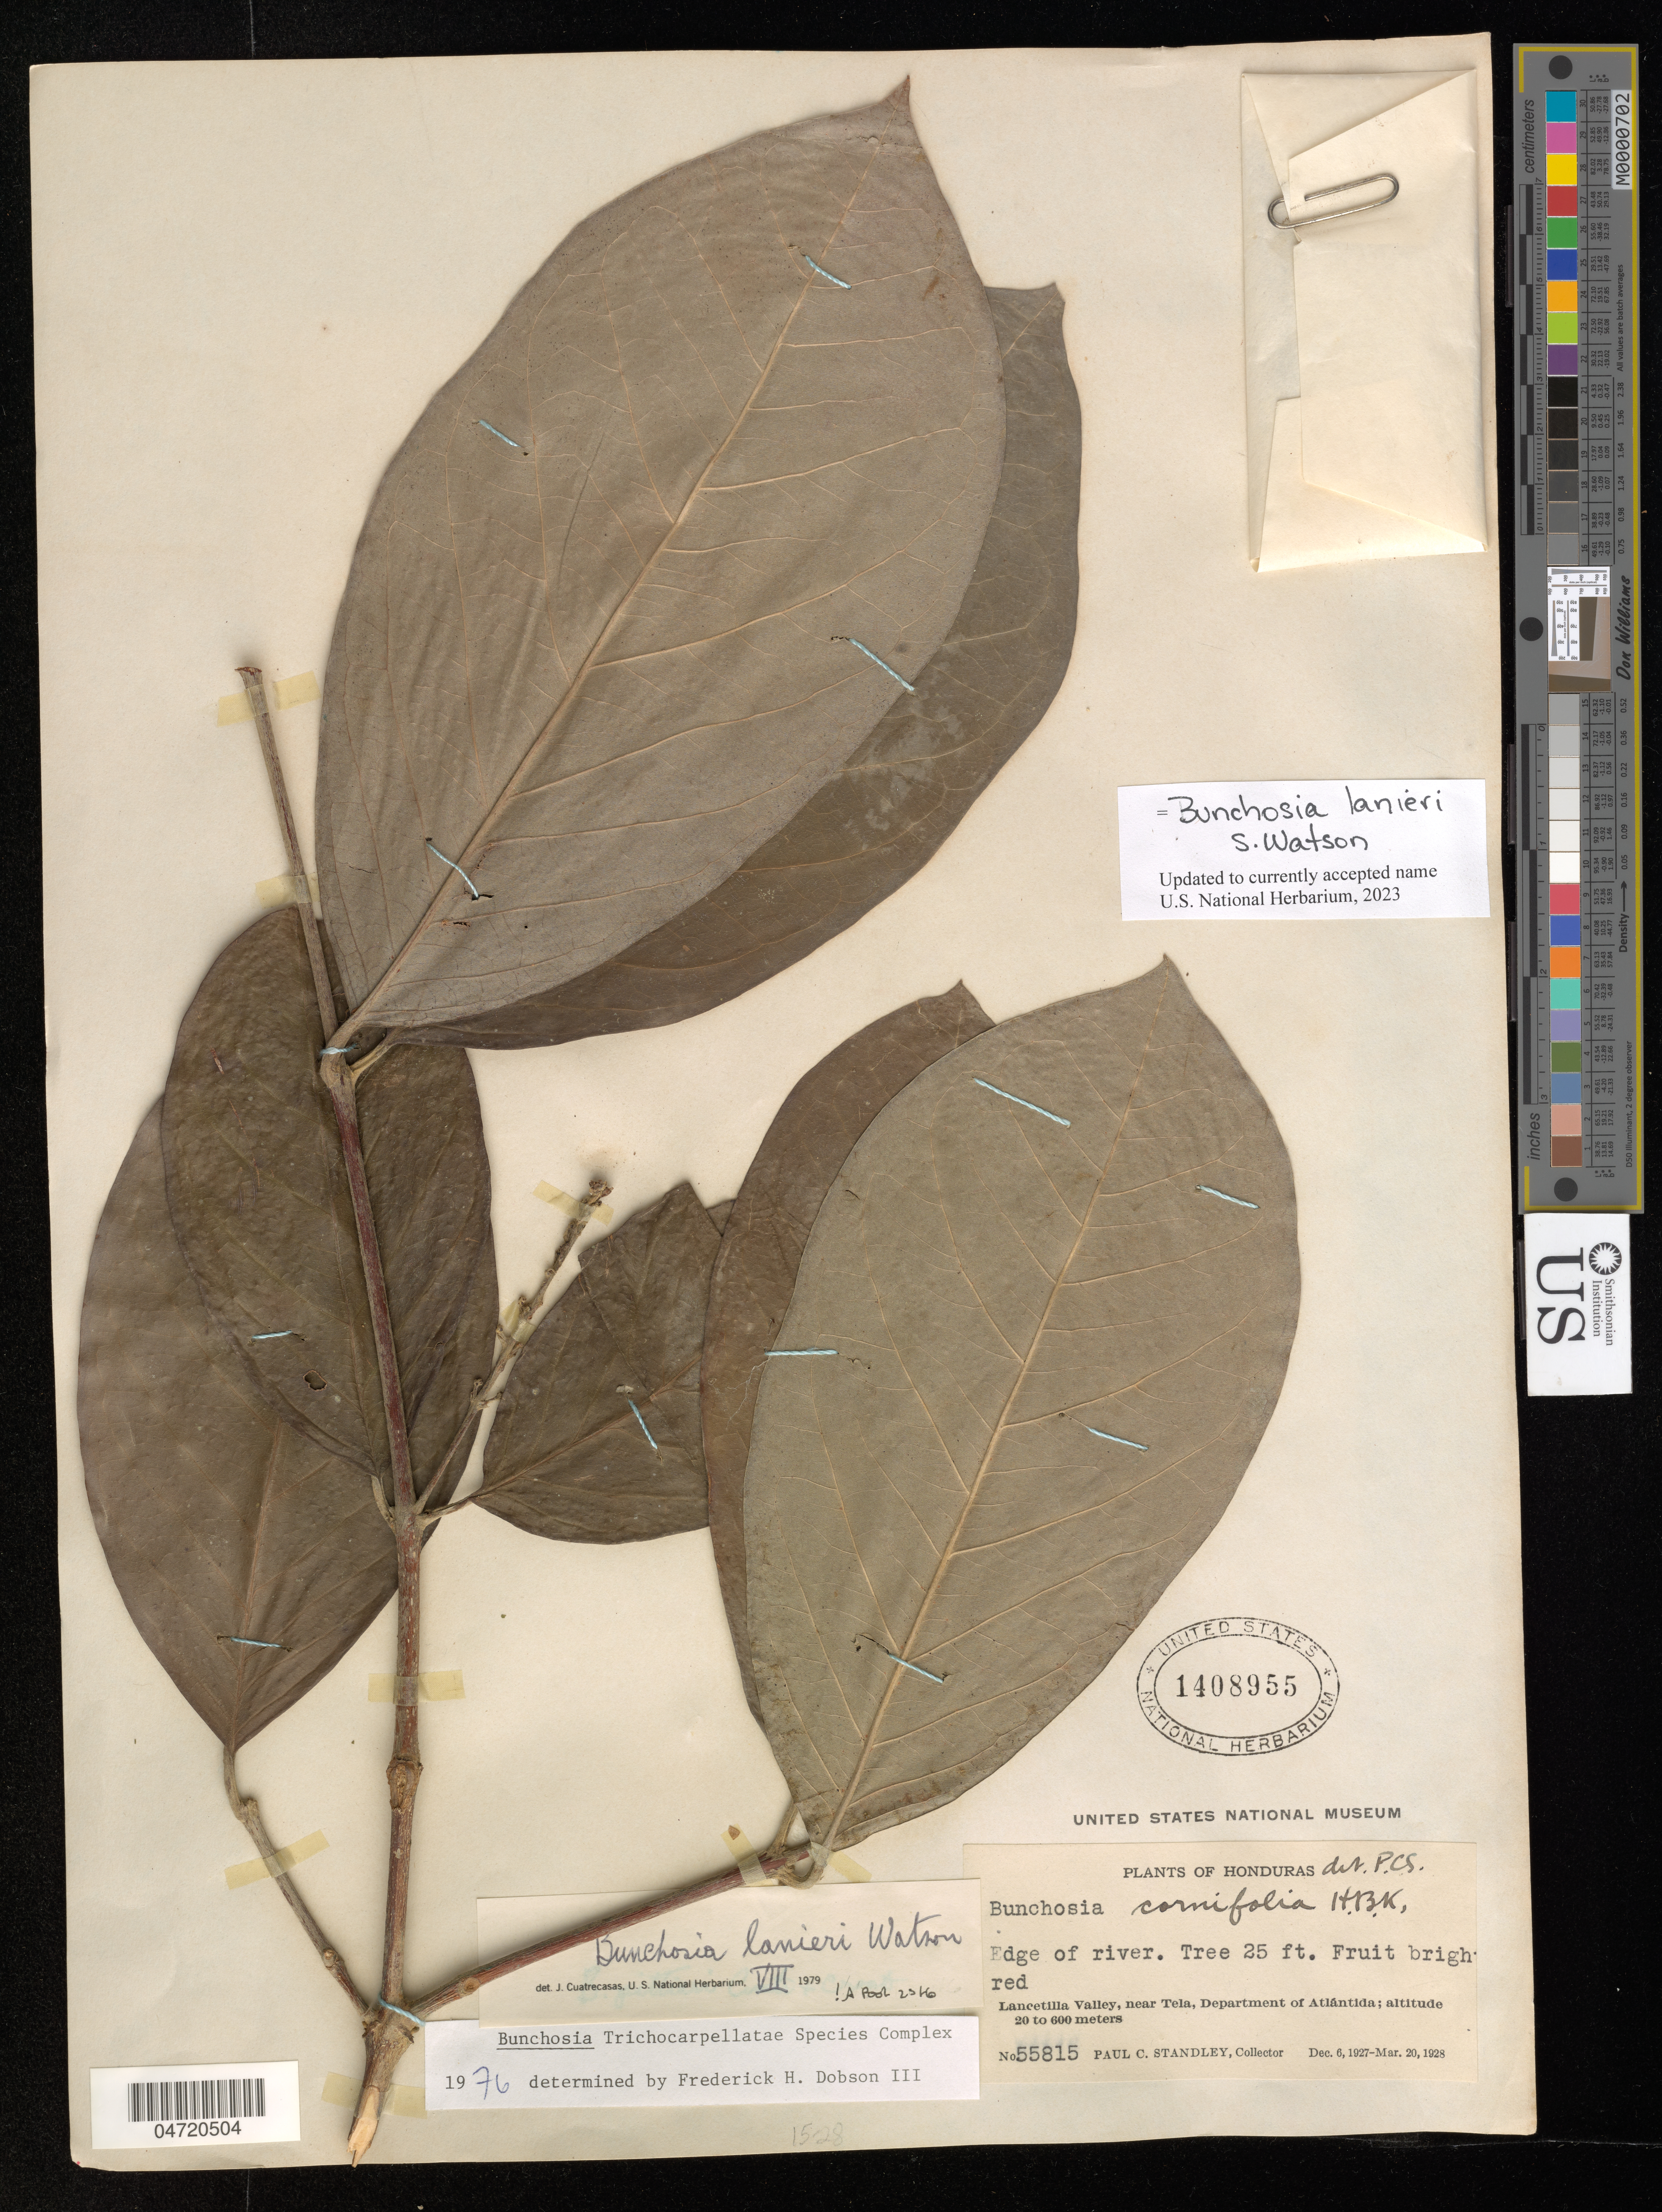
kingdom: Plantae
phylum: Tracheophyta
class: Magnoliopsida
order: Malpighiales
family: Malpighiaceae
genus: Bunchosia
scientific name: Bunchosia lanieri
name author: S. Watson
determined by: Pool, A., (MO), Missouri Botanical Garden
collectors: P. C. Standley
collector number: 55815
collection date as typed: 6 Dec 1927-20 Mar 1928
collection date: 1927-12-06/1928-03-20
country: Honduras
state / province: Atlántida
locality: Lancetilla Valley, near Tela.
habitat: Edge of river.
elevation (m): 20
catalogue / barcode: US 1408955